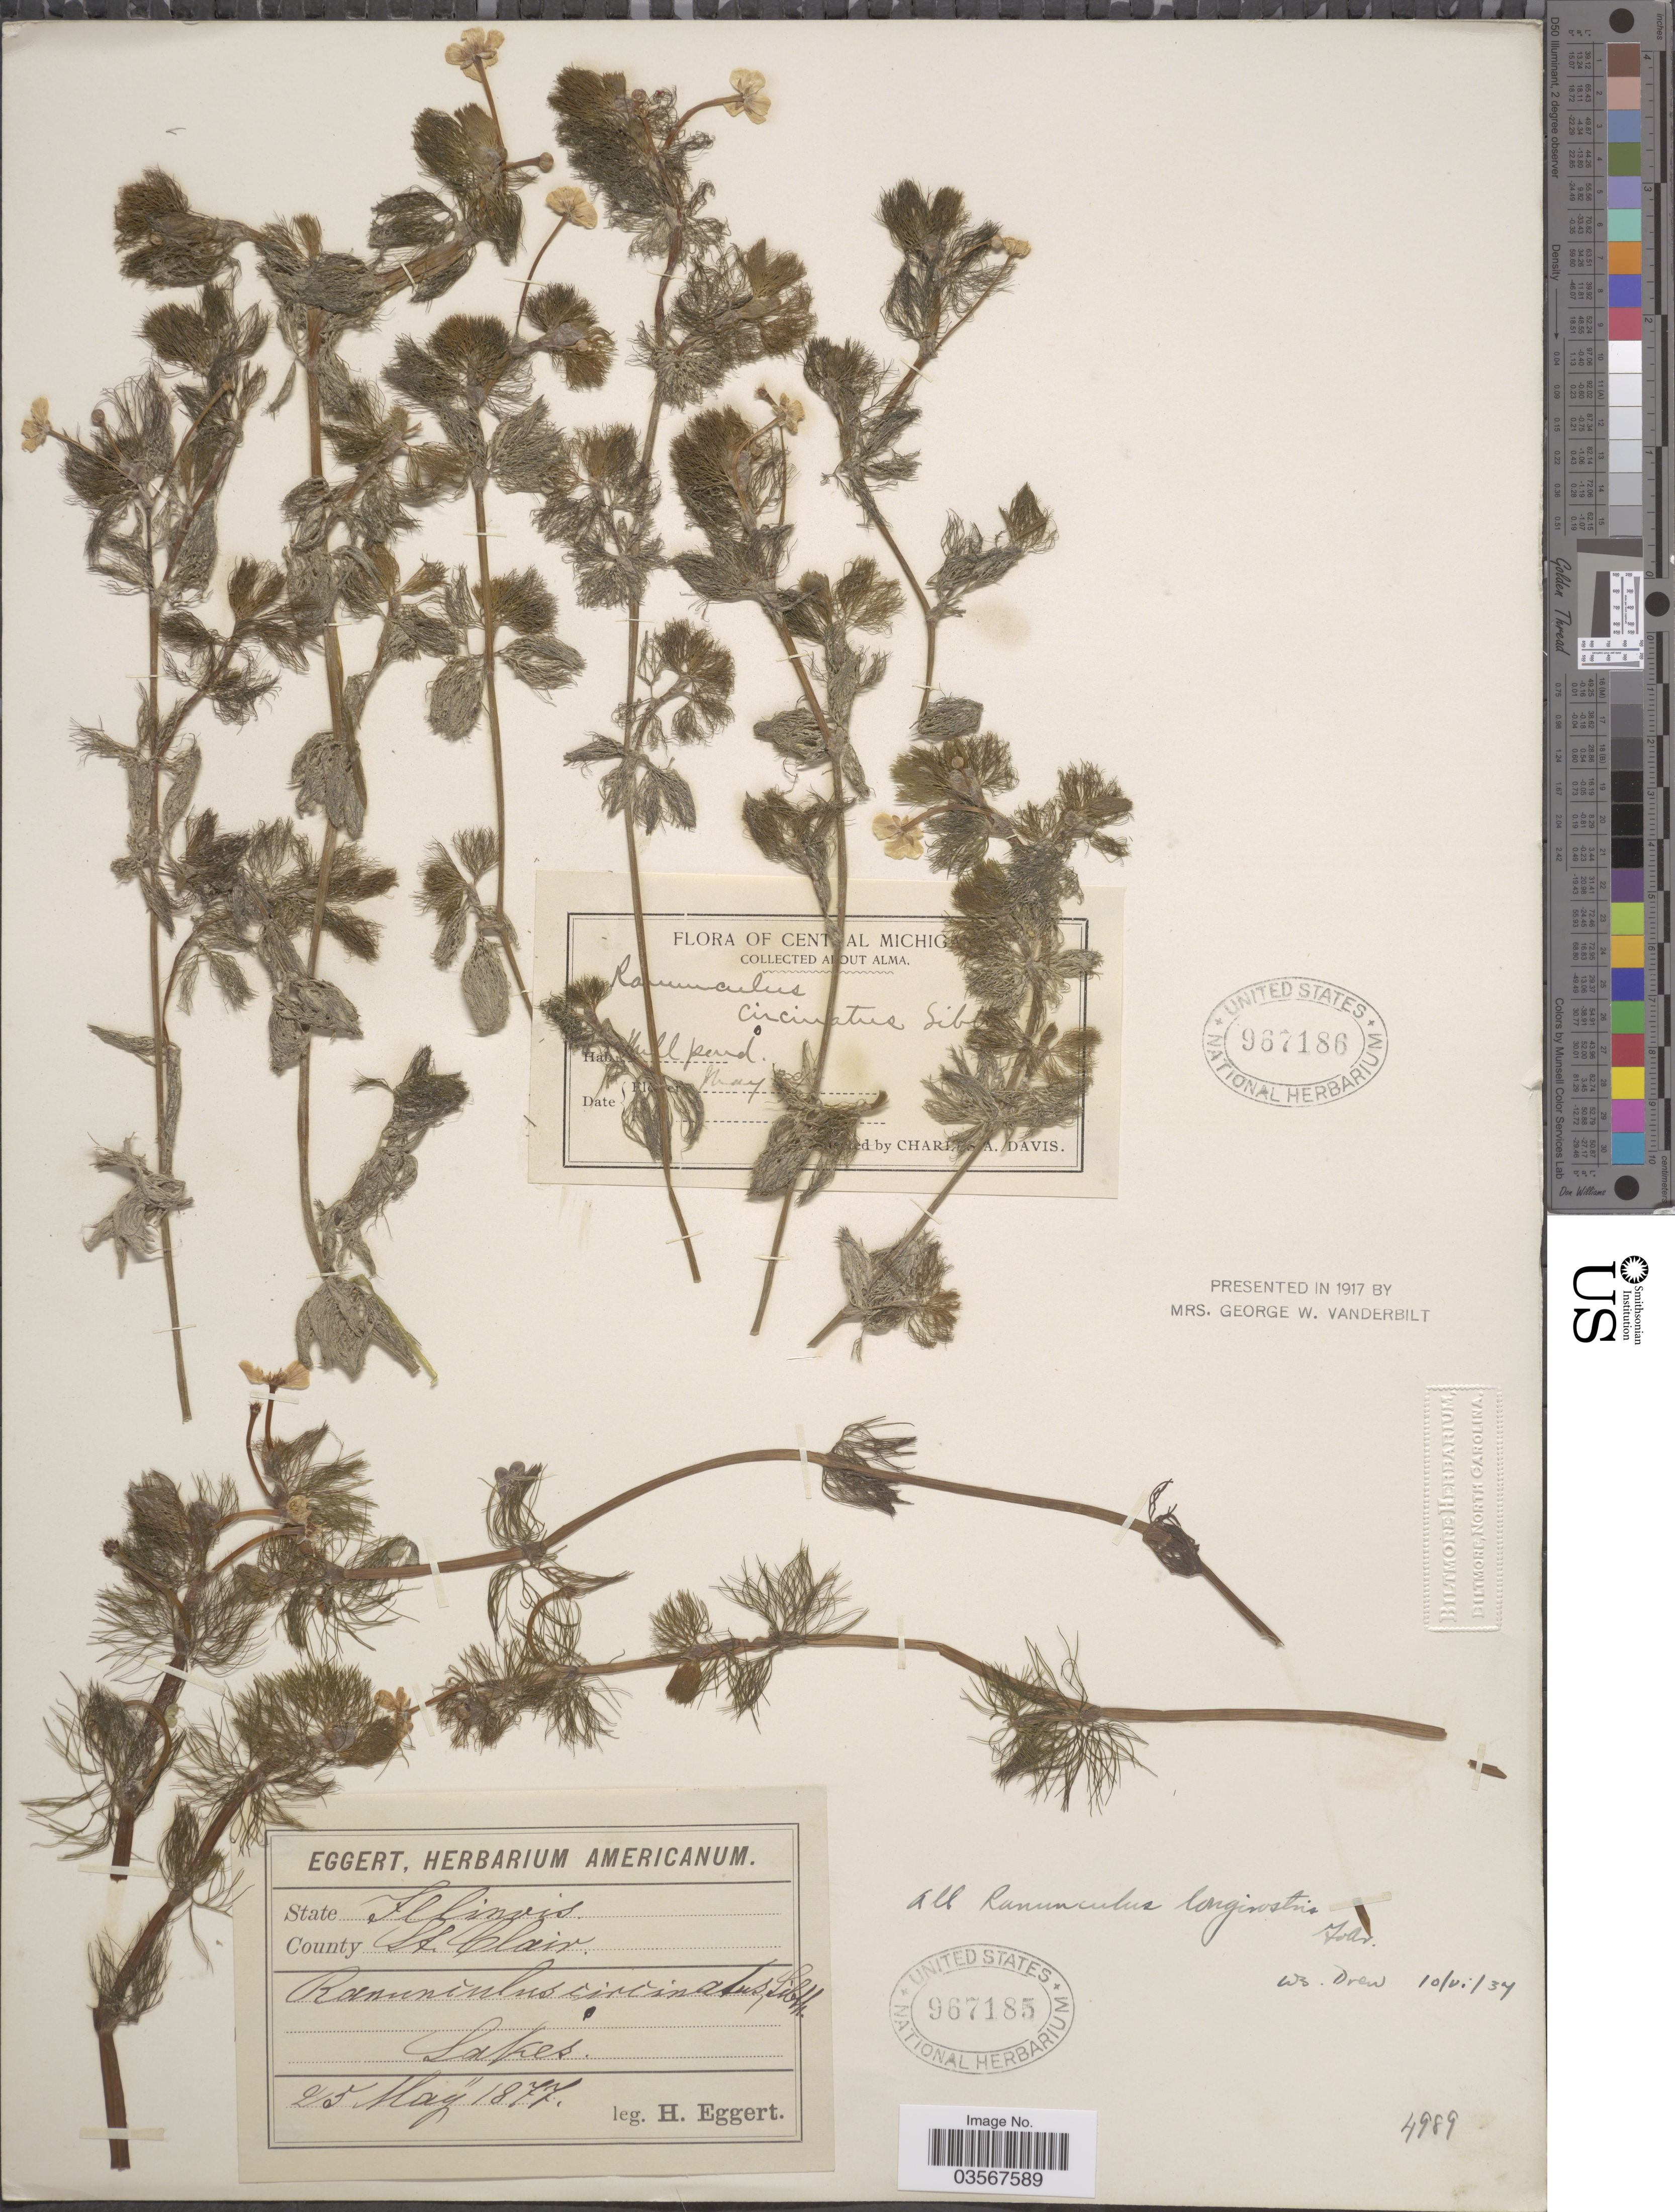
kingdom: Plantae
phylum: Tracheophyta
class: Magnoliopsida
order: Ranunculales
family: Ranunculaceae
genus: Ranunculus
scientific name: Ranunculus longirostris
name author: Godr.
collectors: H. Eggert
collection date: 1877-05-25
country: United States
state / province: Illinois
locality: County St. Clair. Lakes.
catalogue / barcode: US 967185-2